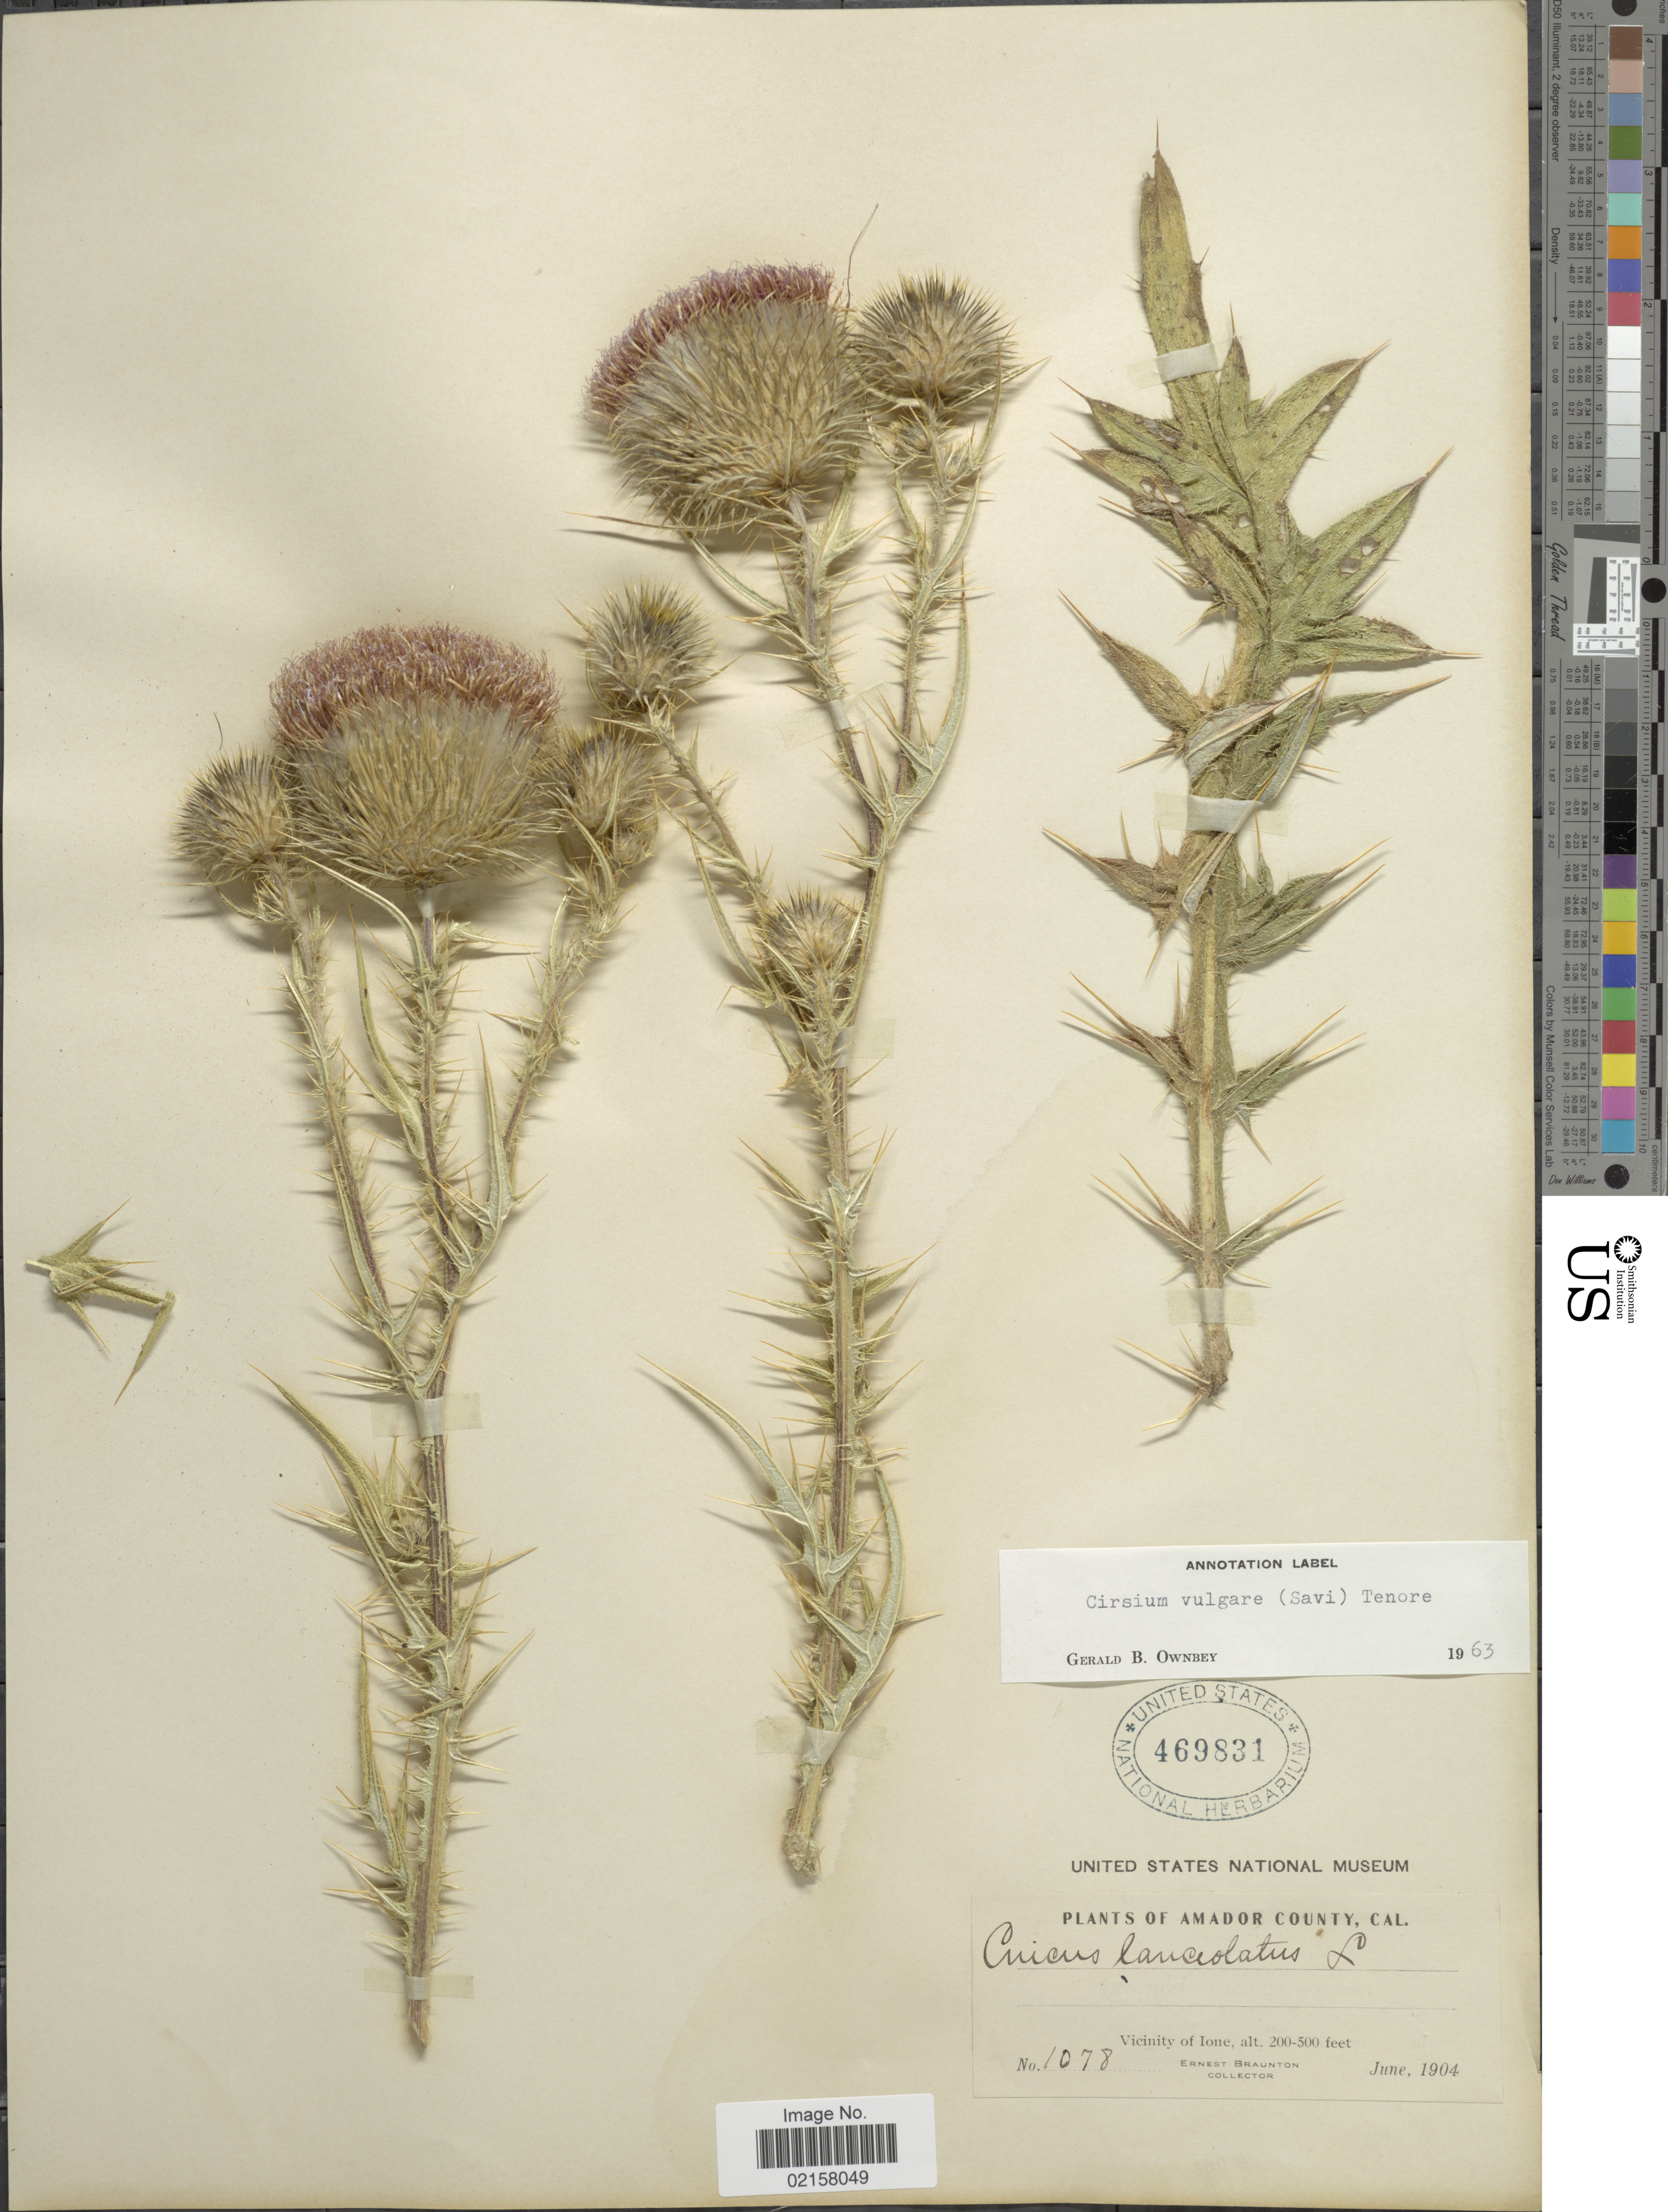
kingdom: Plantae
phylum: Tracheophyta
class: Magnoliopsida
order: Asterales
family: Asteraceae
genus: Cirsium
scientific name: Cirsium vulgare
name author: (Savi) Ten.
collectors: E. Braunton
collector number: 1078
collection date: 1904-06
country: United States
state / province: California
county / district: Amador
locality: Amador County, vicinity of Ione.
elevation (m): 61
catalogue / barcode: US 469831